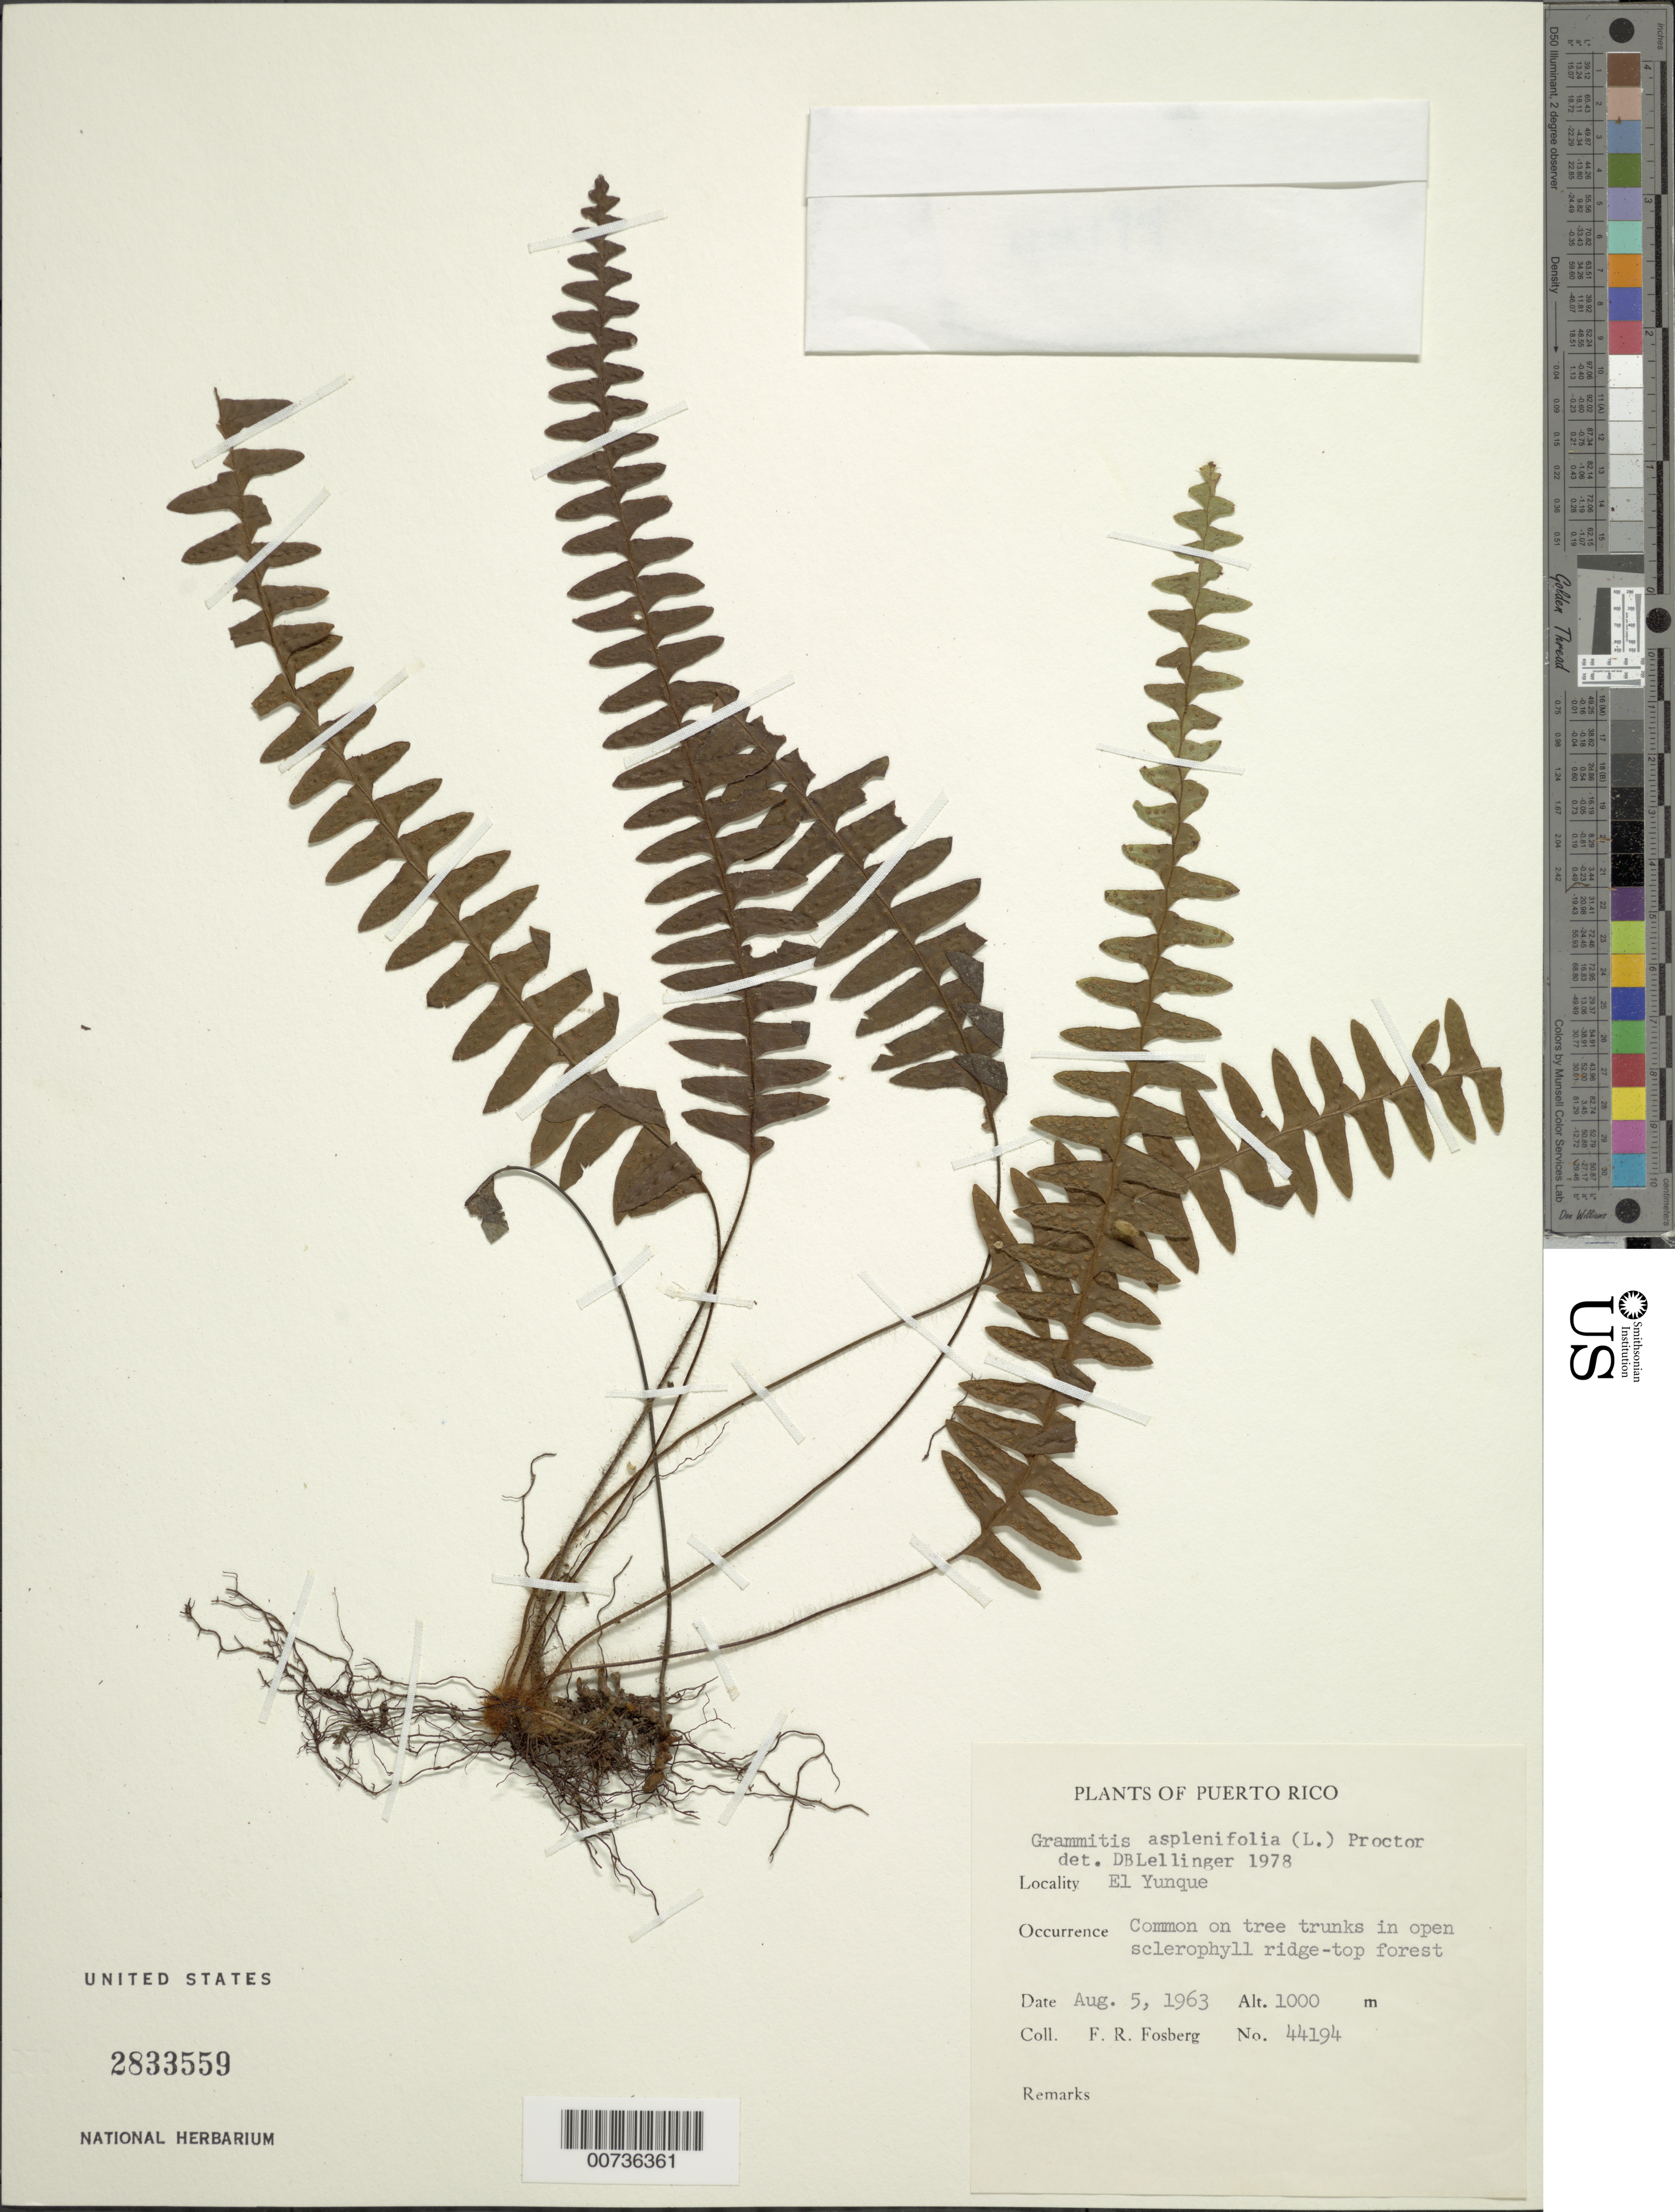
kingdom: Plantae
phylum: Tracheophyta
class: Polypodiopsida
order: Polypodiales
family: Polypodiaceae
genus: Terpsichore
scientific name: Terpsichore asplenifolia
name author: (L.) A.R. Sm.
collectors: F. R. Fosberg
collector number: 44194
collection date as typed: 05 Aug 1963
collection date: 1963-08-05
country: Puerto Rico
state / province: Río Grande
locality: El Yunque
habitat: Common on tree trunks in open sclerophyll ridge-top forest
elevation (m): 1000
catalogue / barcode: US 2833559